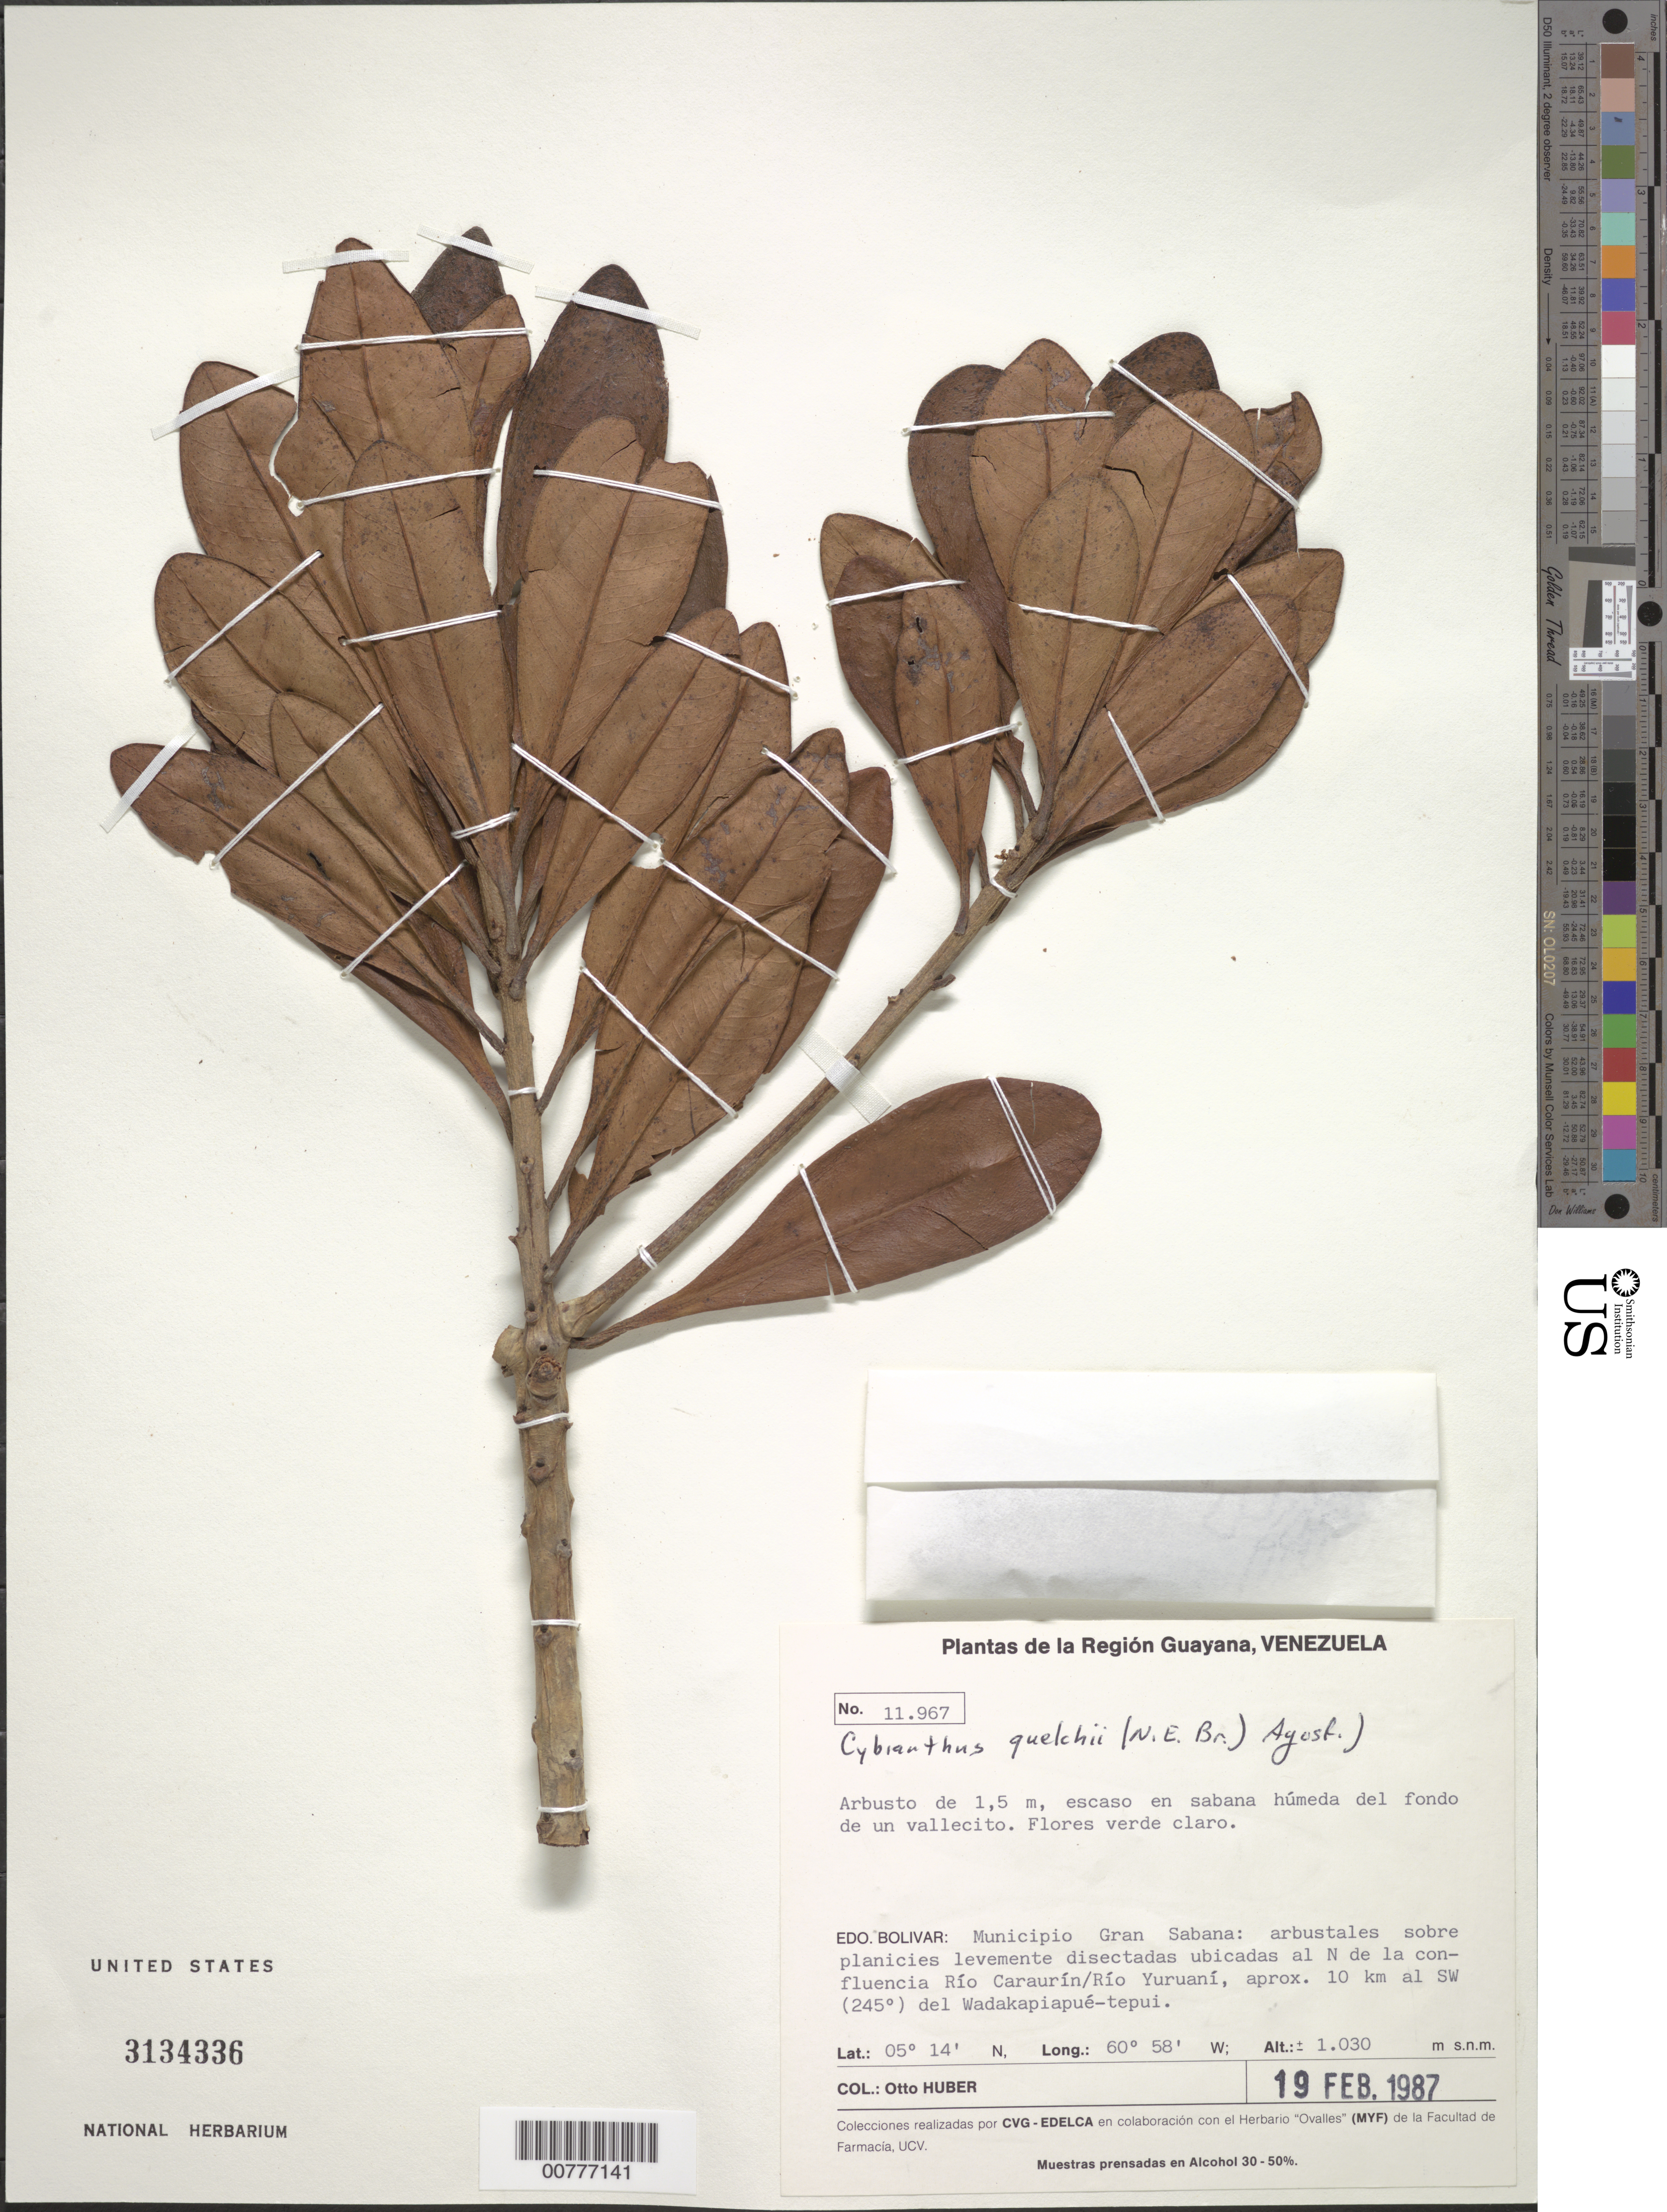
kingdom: Plantae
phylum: Tracheophyta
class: Magnoliopsida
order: Ericales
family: Primulaceae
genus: Cybianthus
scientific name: Cybianthus quelchii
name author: (N.E. Br.) G. Agostini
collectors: O. Huber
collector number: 11967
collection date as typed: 19-Feb-87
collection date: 1987-02-19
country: Venezuela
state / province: Bolívar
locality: Mun. Gran Sabana, N de la confluencia Río Caruarín/Río Yuruaní, approx. 10 km SW Wadakapiapué-tepuí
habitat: Sabana húmeda del fondo de un vallecito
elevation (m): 1030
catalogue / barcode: US 3134336